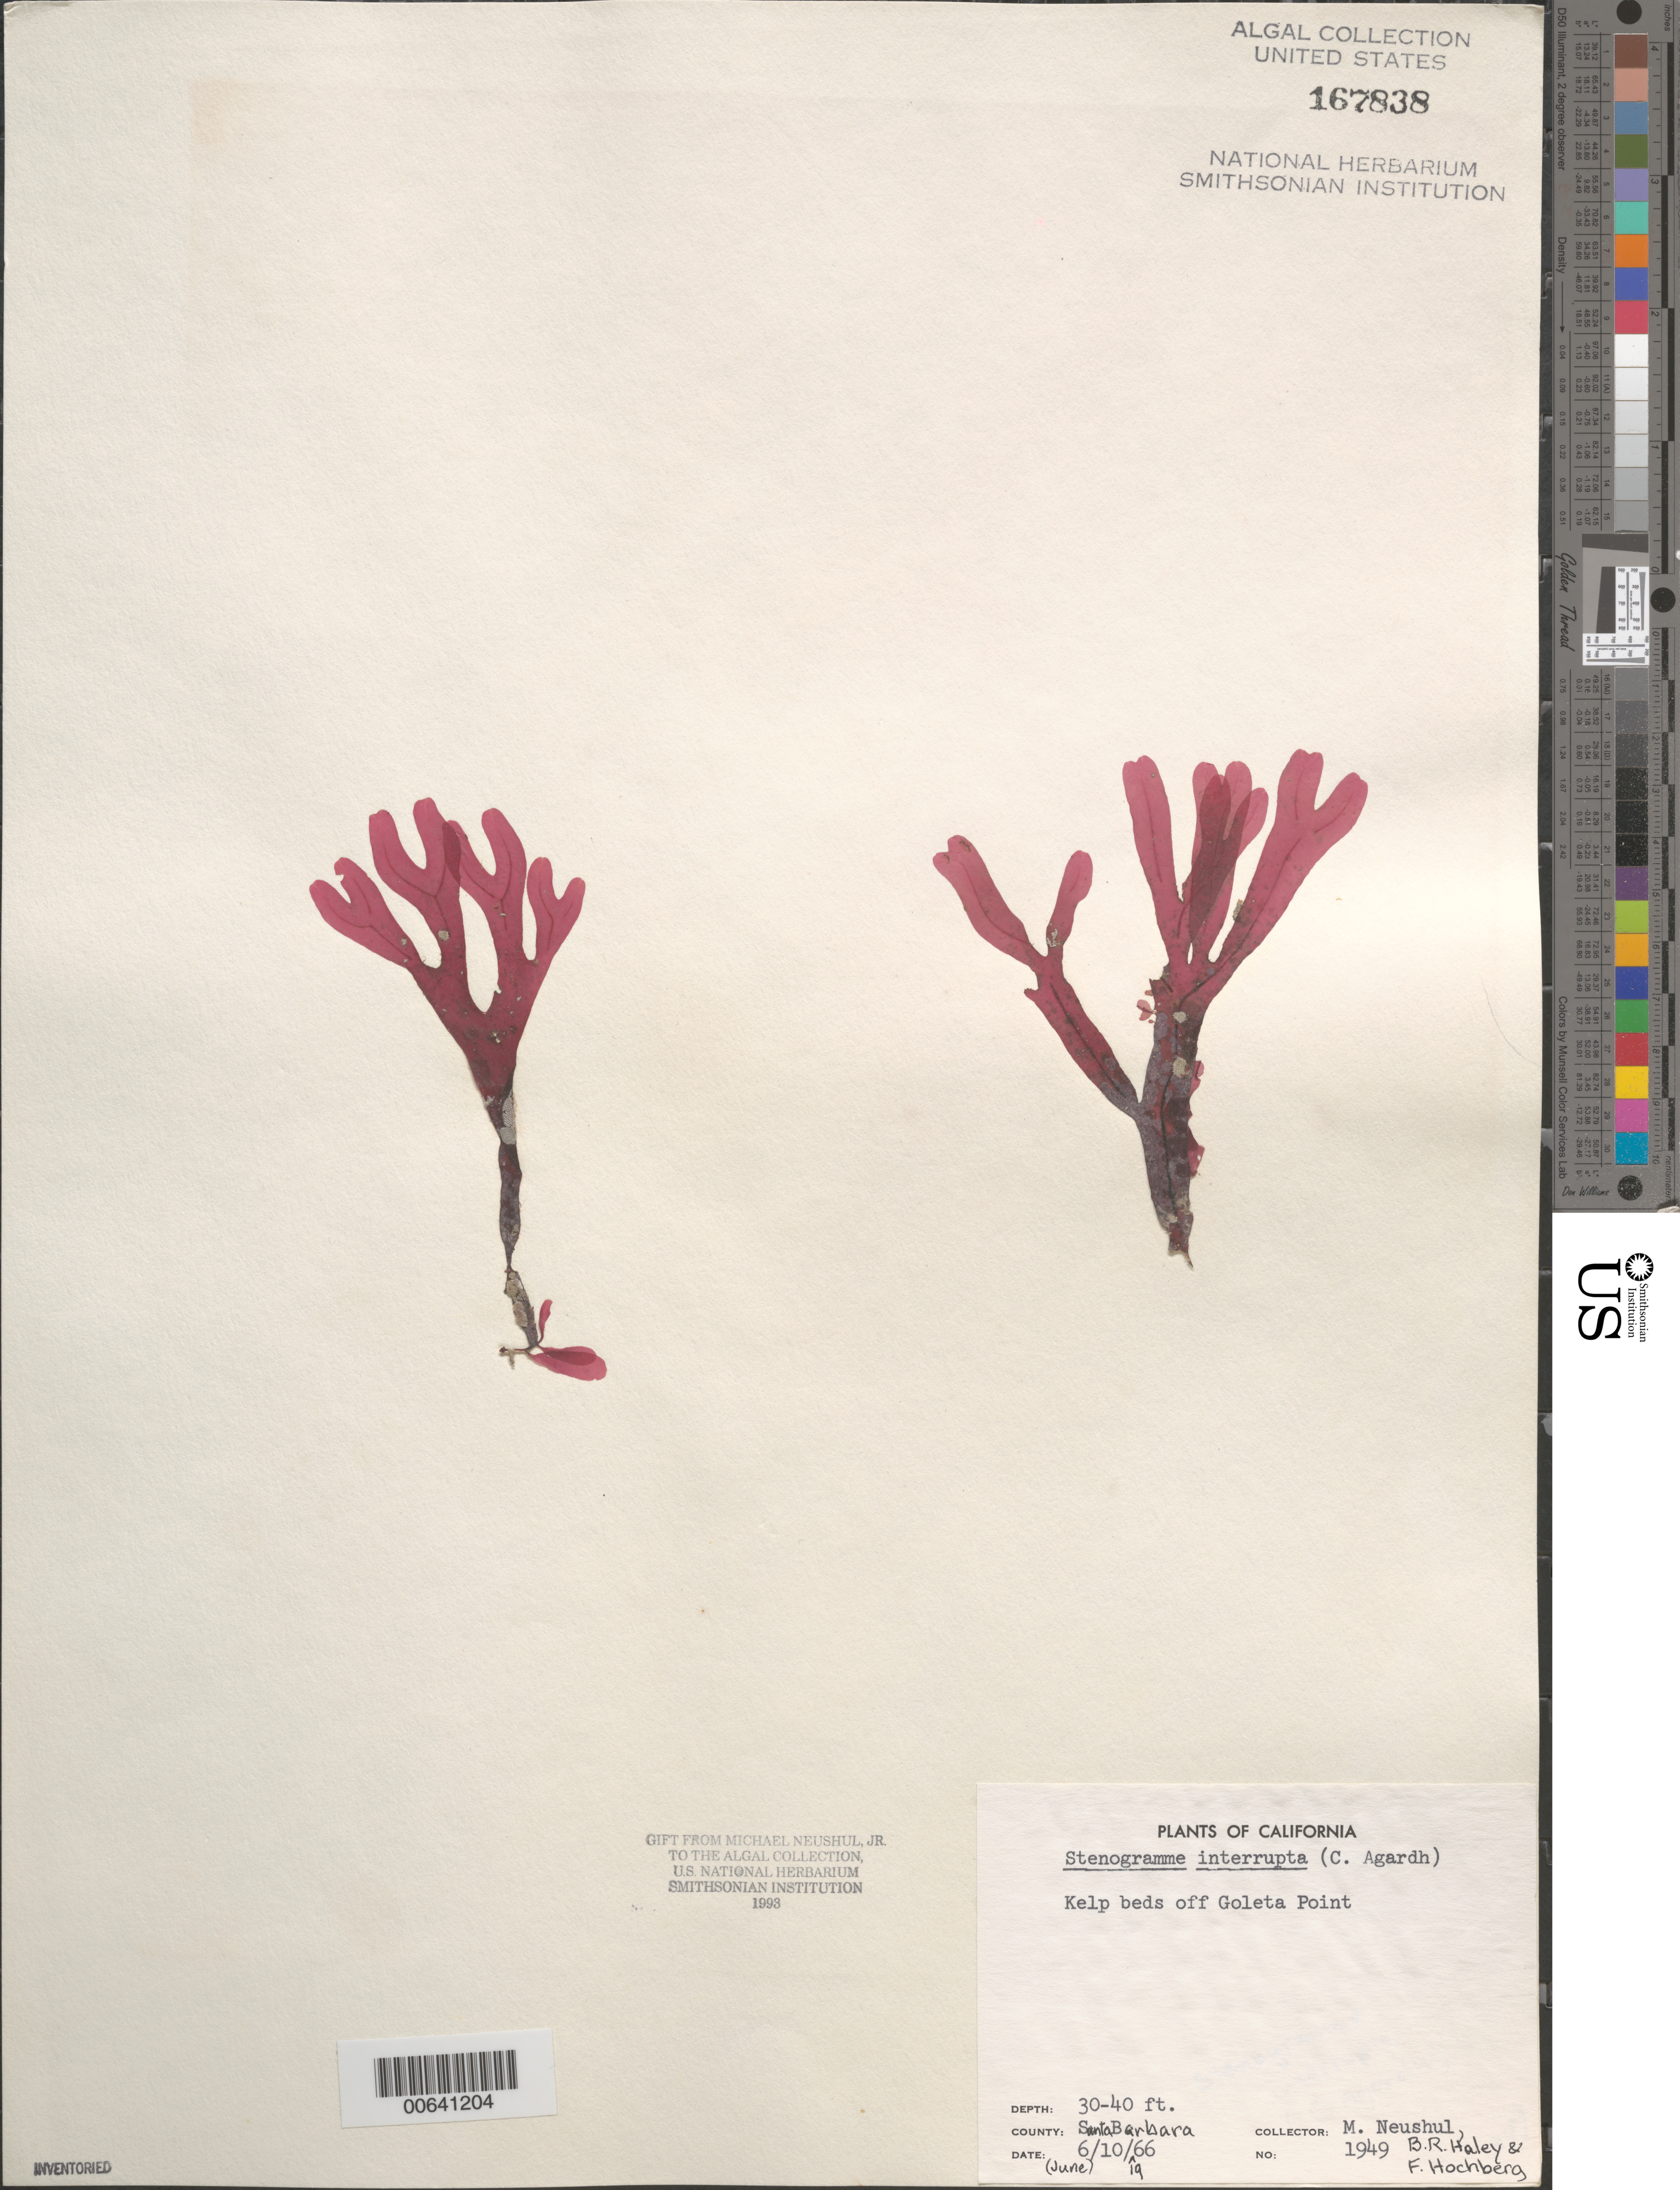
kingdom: Plantae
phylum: Rhodophyta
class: Florideophyceae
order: Gigartinales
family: Phyllophoraceae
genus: Stenogramma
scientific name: Stenogramma interruptum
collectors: M. Neushul, B. Haley & E. Hochberg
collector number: Neushul 1949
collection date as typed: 10 Jun 1966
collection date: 1966-06-10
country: United States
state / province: California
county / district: Santa Barbara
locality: Off Goleta Point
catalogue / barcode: US 167838